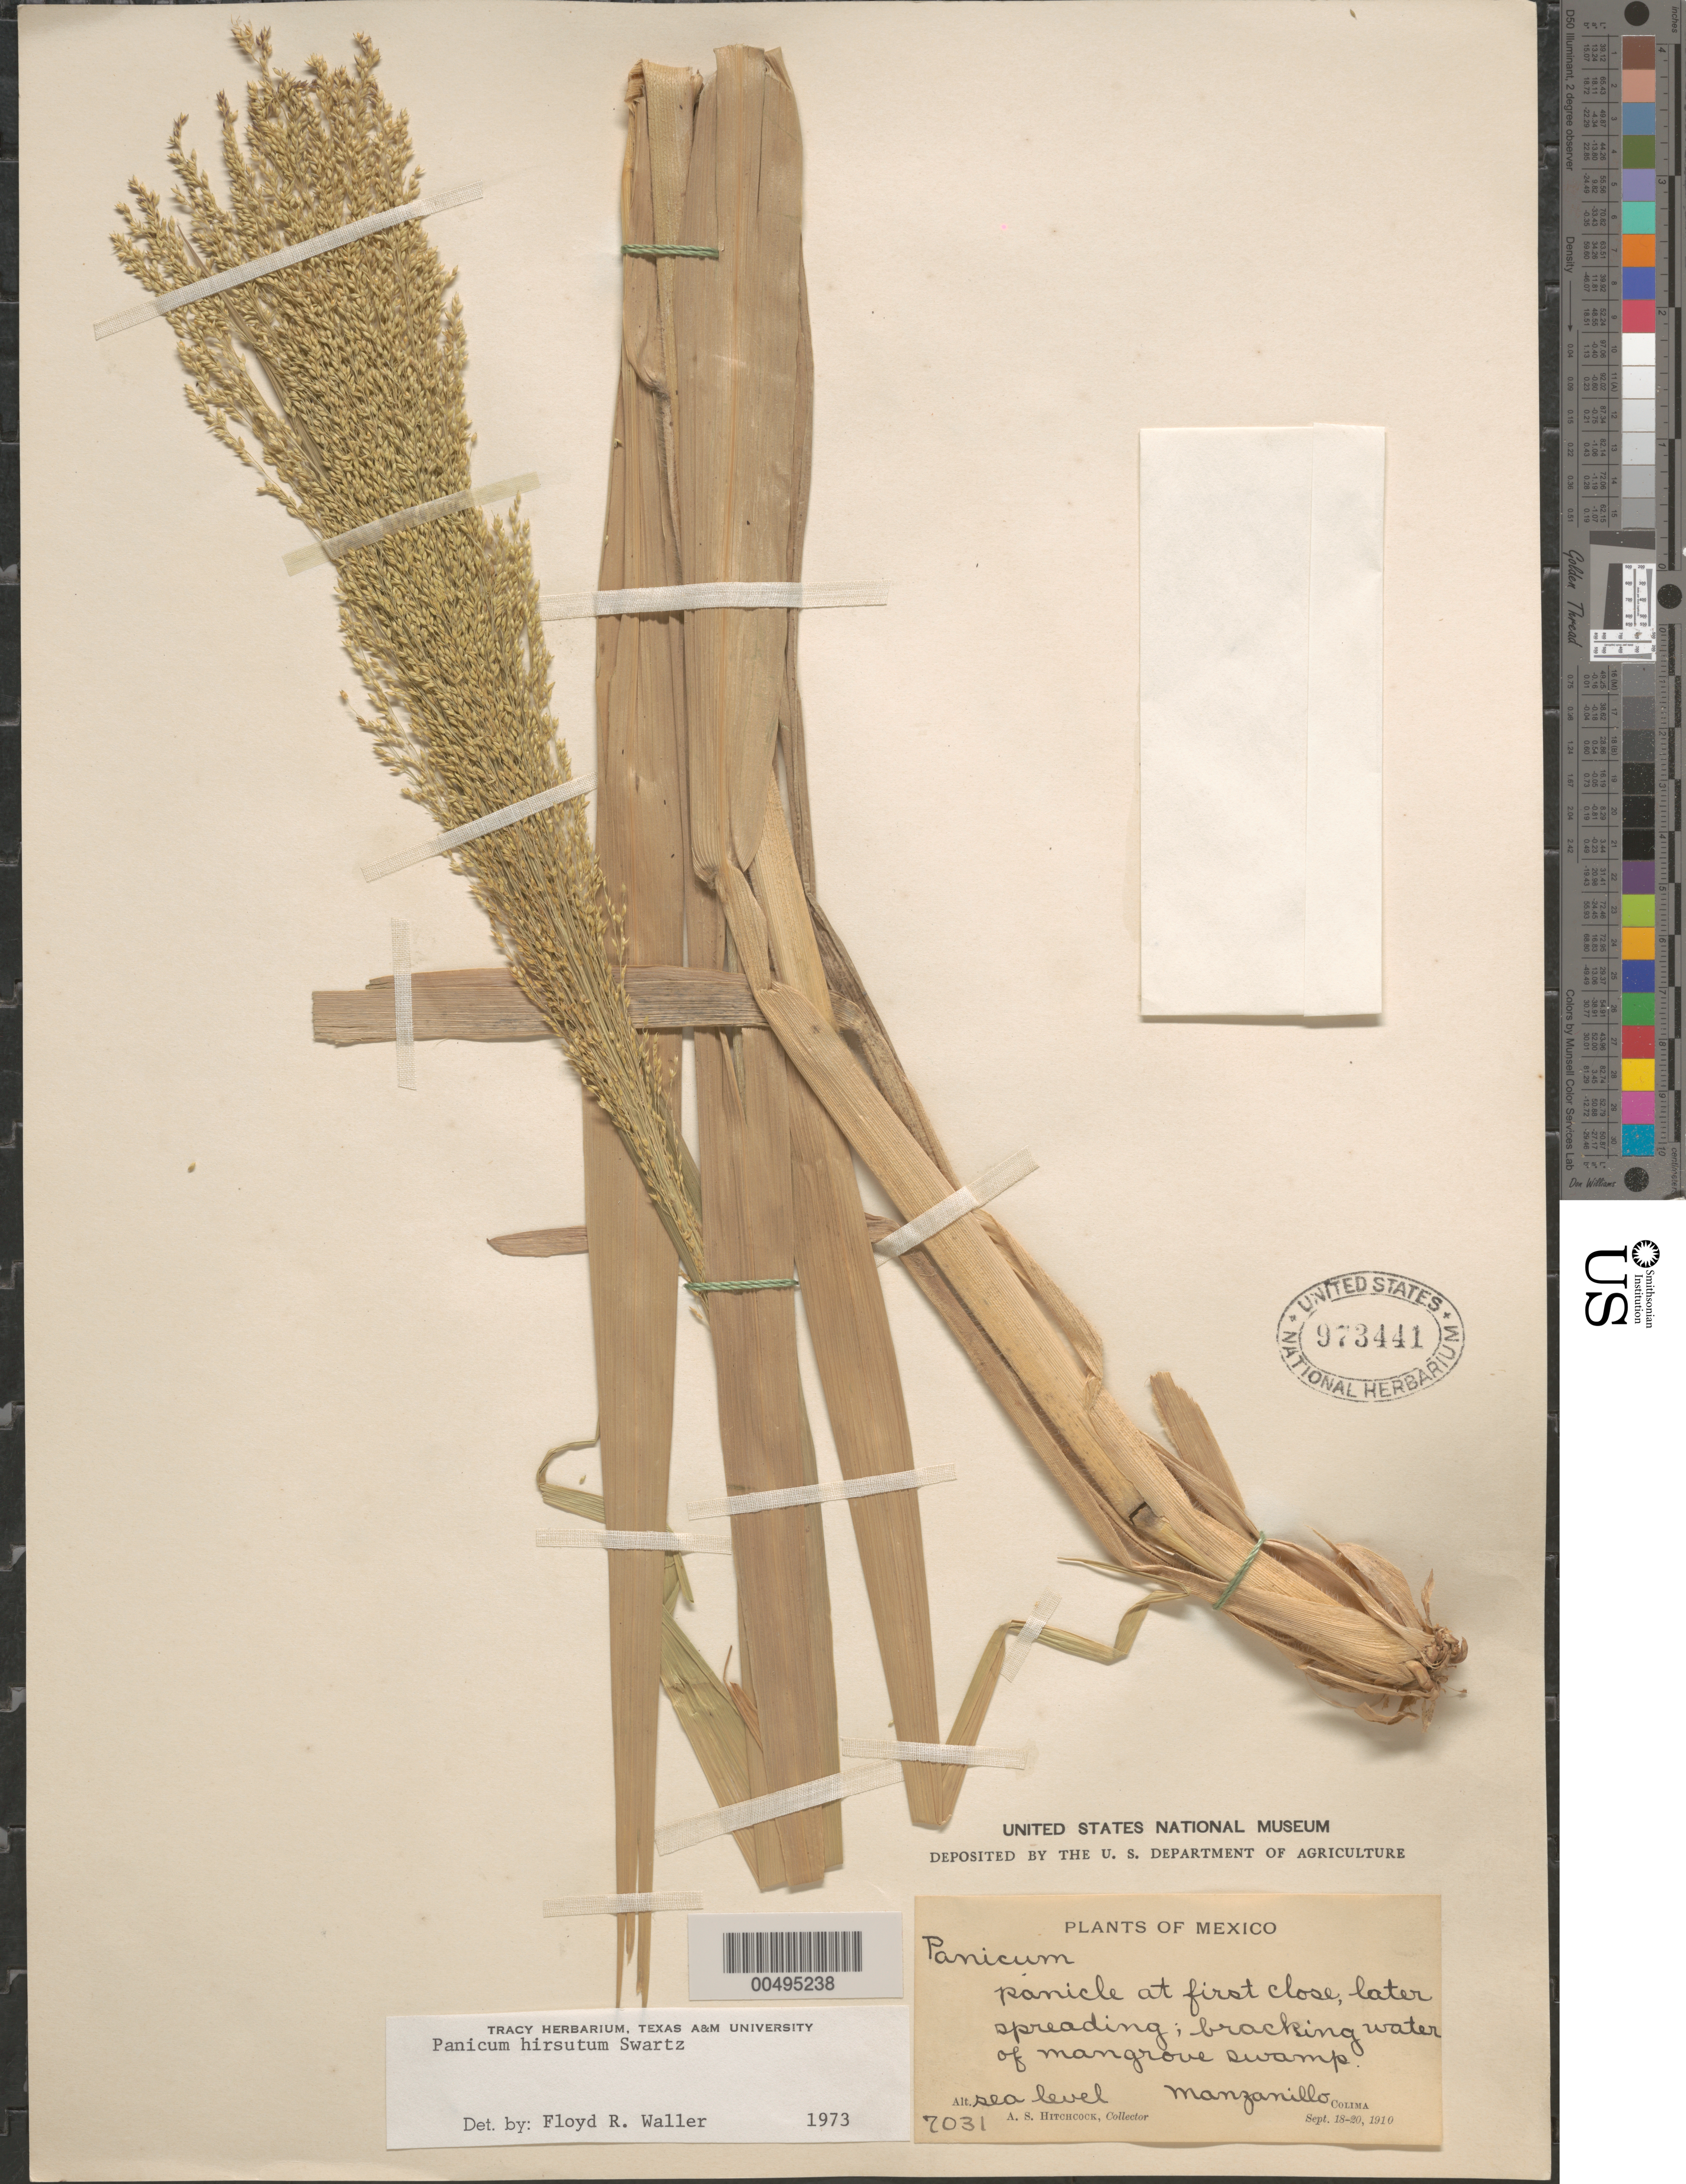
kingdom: Plantae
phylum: Tracheophyta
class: Liliopsida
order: Poales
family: Poaceae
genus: Panicum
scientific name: Panicum hirsutum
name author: Sw.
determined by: Waller, F. R.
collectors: A. S. Hitchcock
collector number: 7031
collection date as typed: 18 Sep 1910 to 20 Sep 1910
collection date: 1910-09-18/1910-09-20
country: Mexico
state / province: Colima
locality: Manzanillo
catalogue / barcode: US 973441